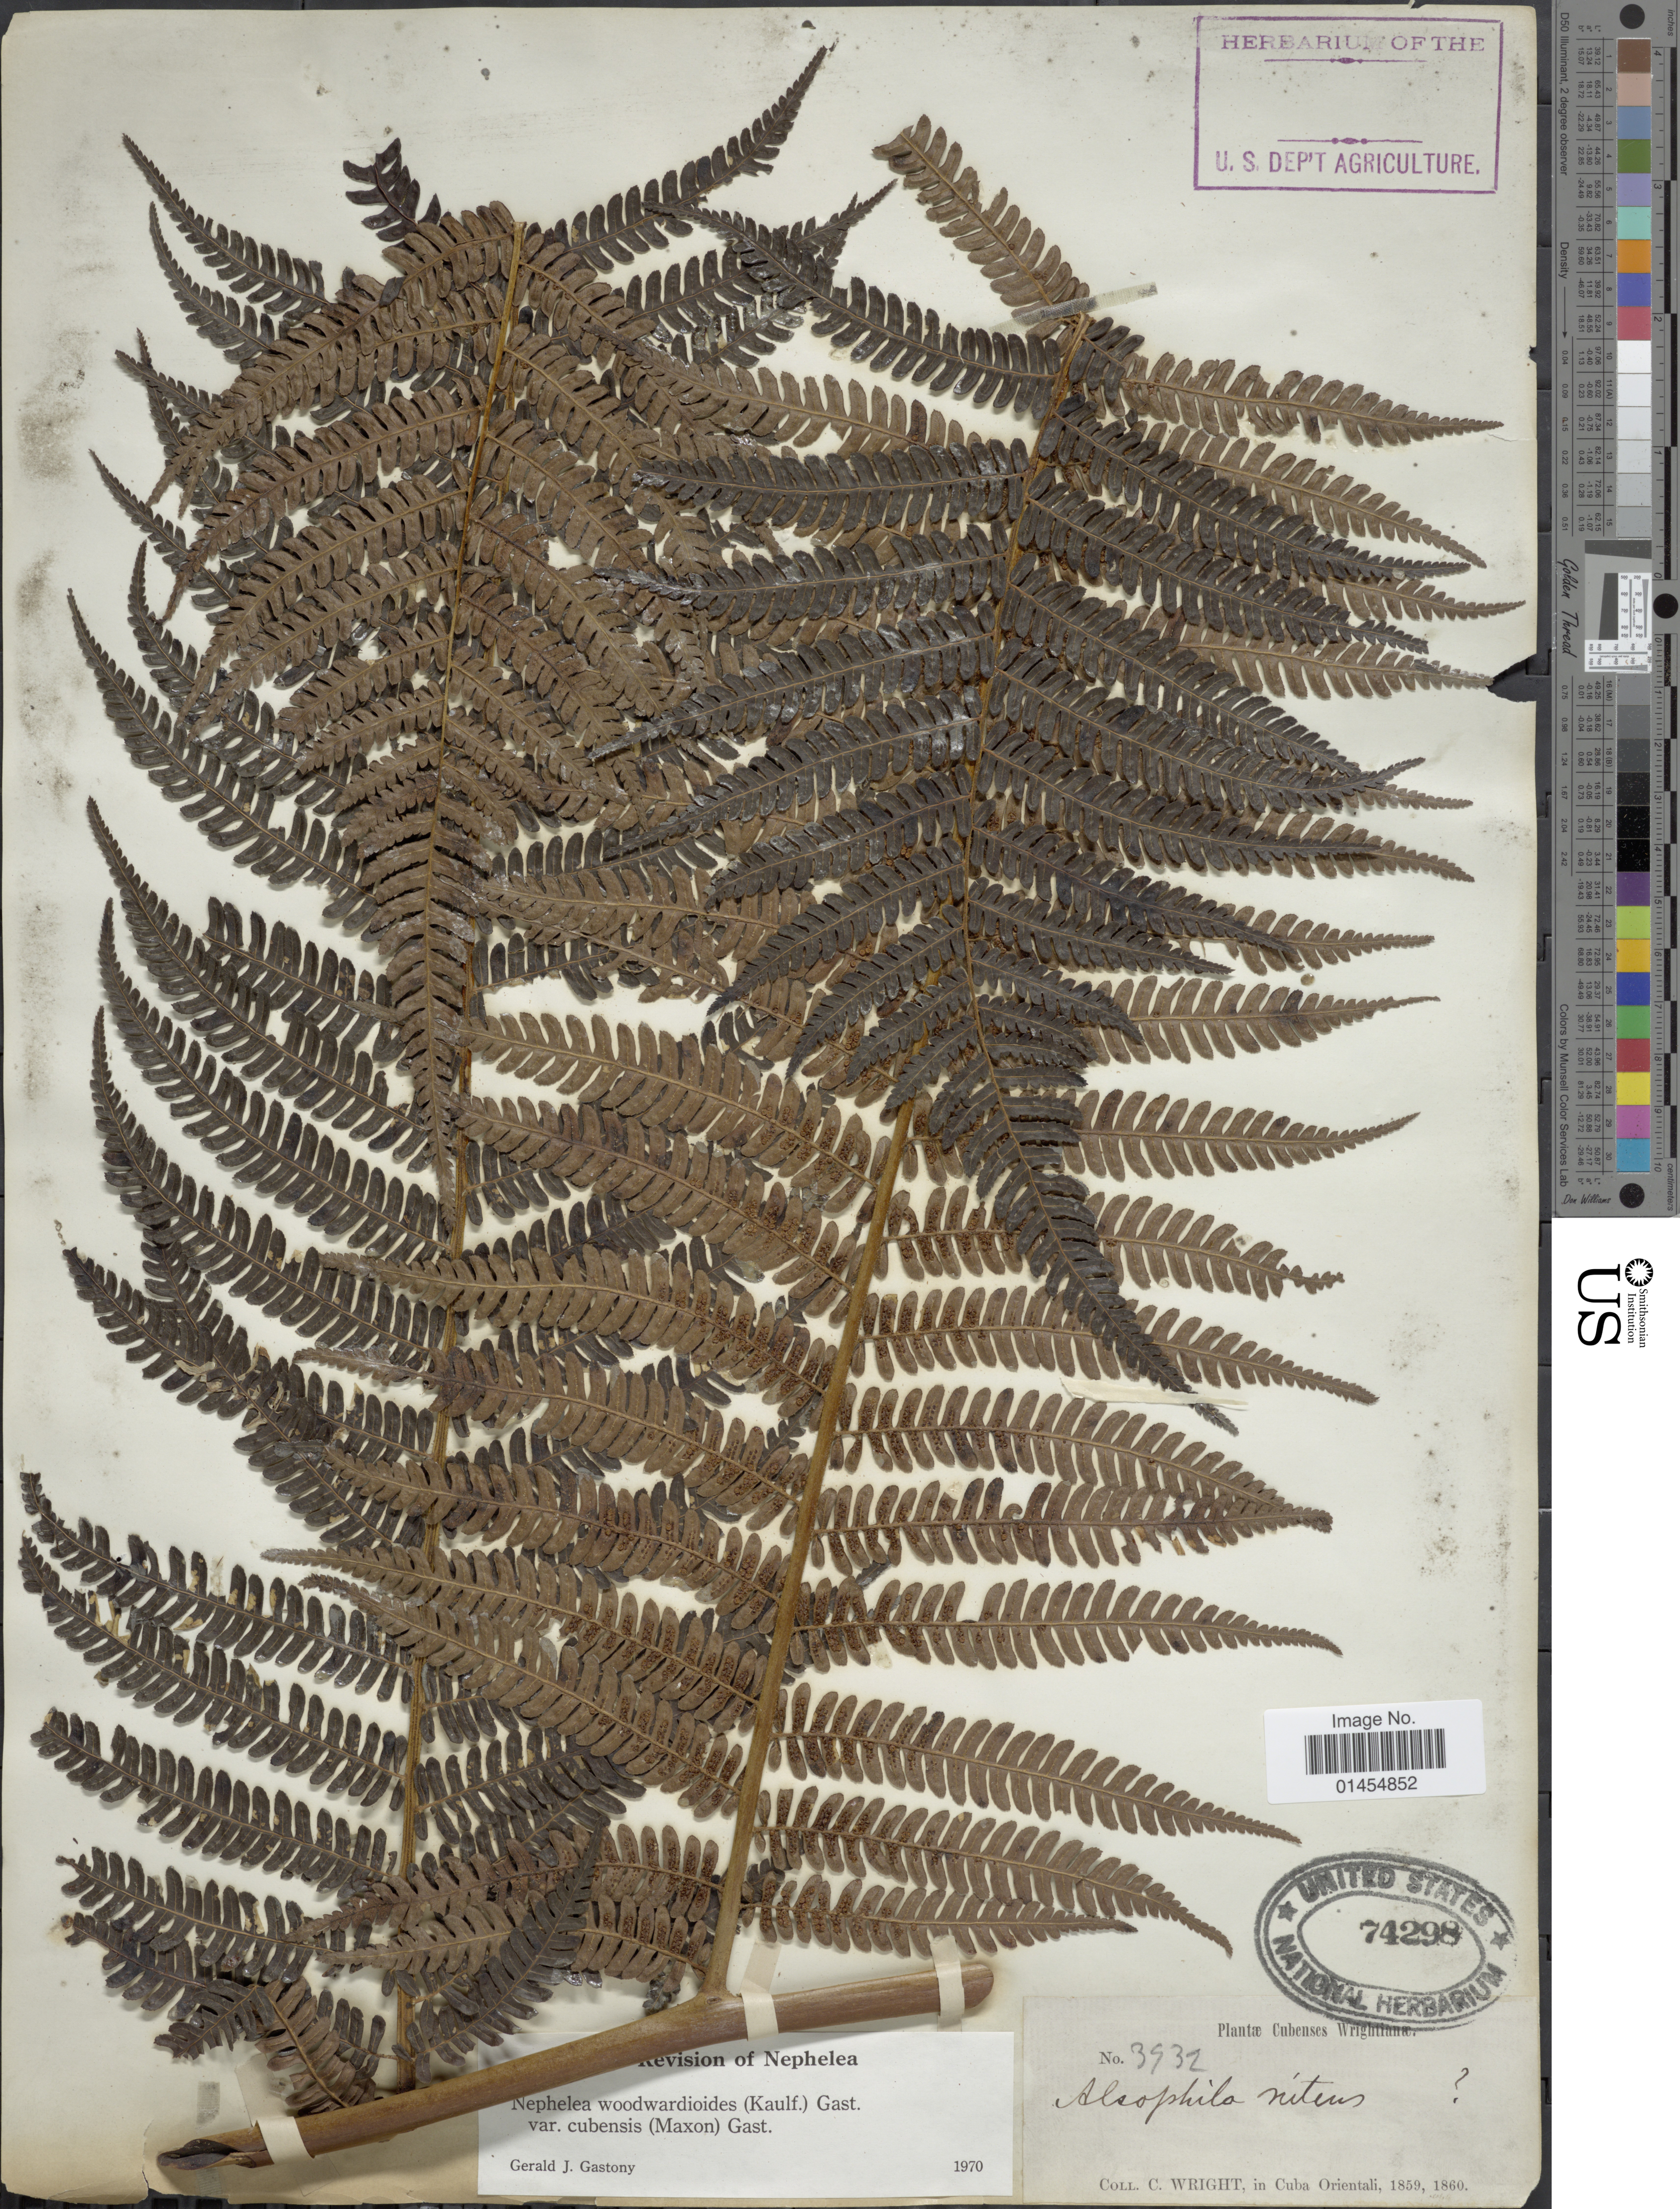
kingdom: Plantae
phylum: Tracheophyta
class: Polypodiopsida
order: Cyatheales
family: Cyatheaceae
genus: Alsophila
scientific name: Alsophila woodwardioides var. cubensis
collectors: C. Wright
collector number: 3932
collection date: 1859/1860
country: Cuba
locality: In Cuba Orientali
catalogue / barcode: US 74298